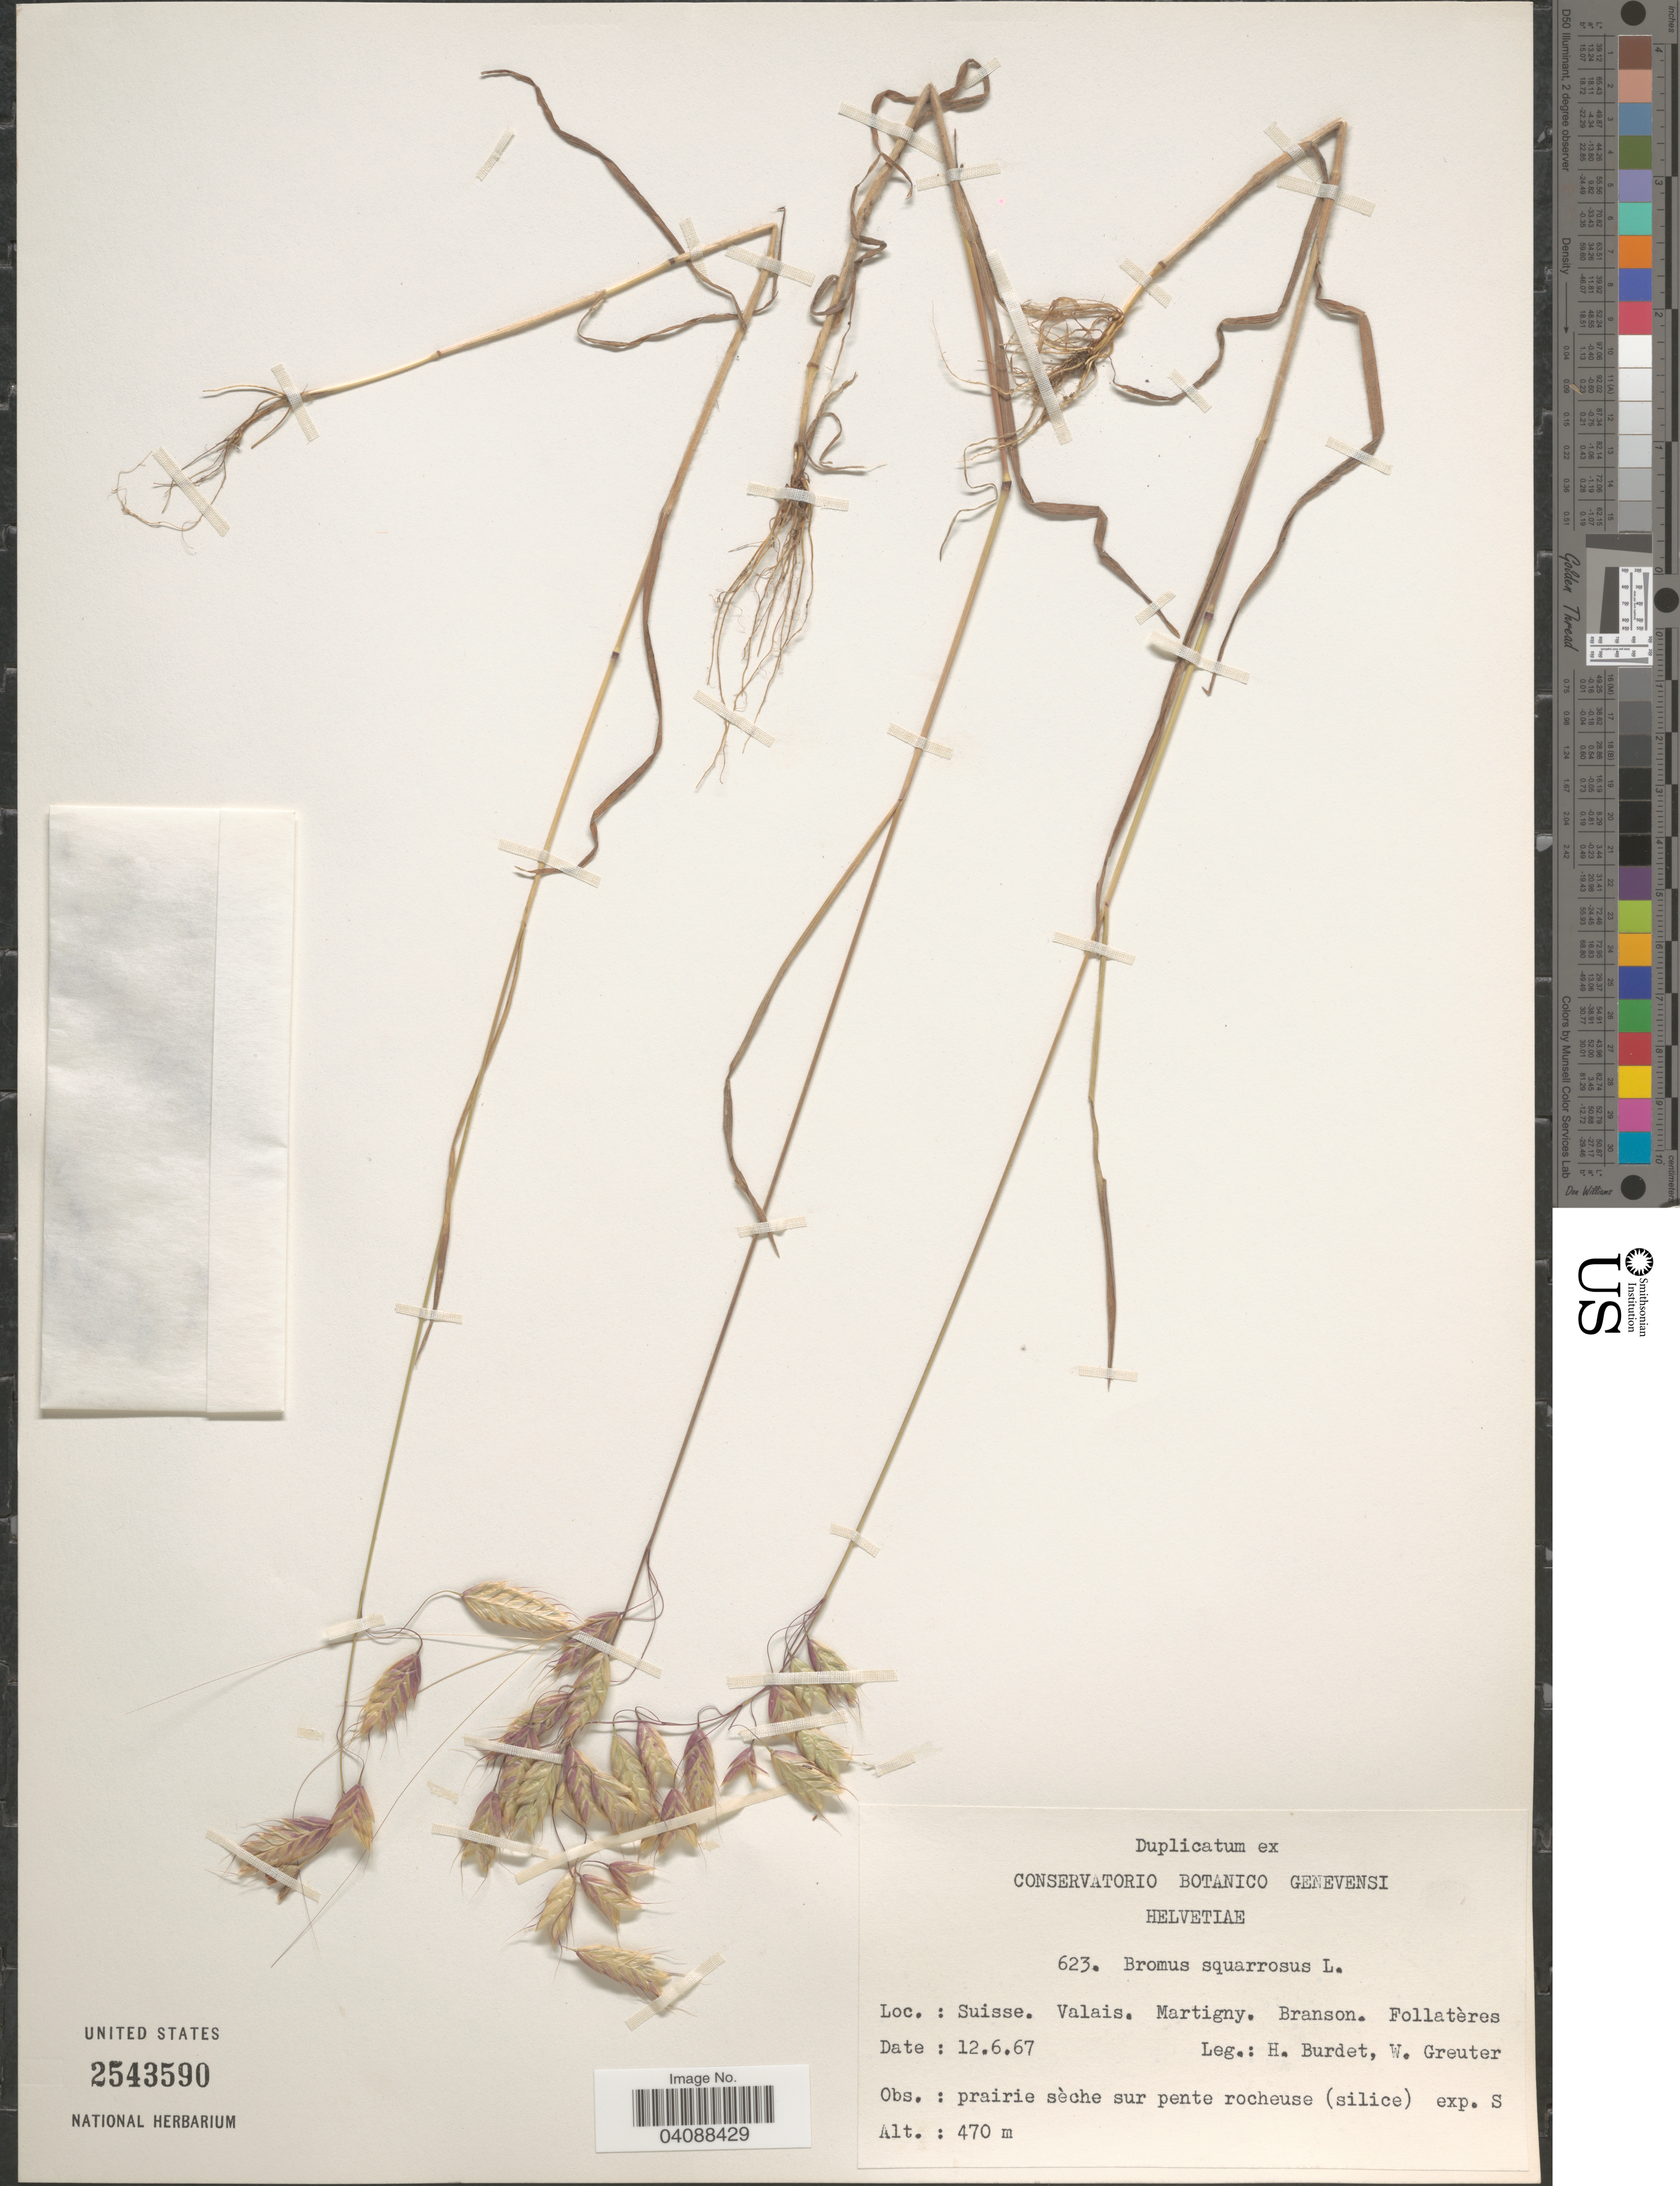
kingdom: Plantae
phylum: Tracheophyta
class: Liliopsida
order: Poales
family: Poaceae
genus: Bromus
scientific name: Bromus squarrosus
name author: L.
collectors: H. M. Burdet & W. Greuter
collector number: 623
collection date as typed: Transcribed d/m/y: 12/6/67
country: Switzerland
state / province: Valais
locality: Suisse. Martigny. Branson. Follatères.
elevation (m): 470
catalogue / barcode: US 2543590